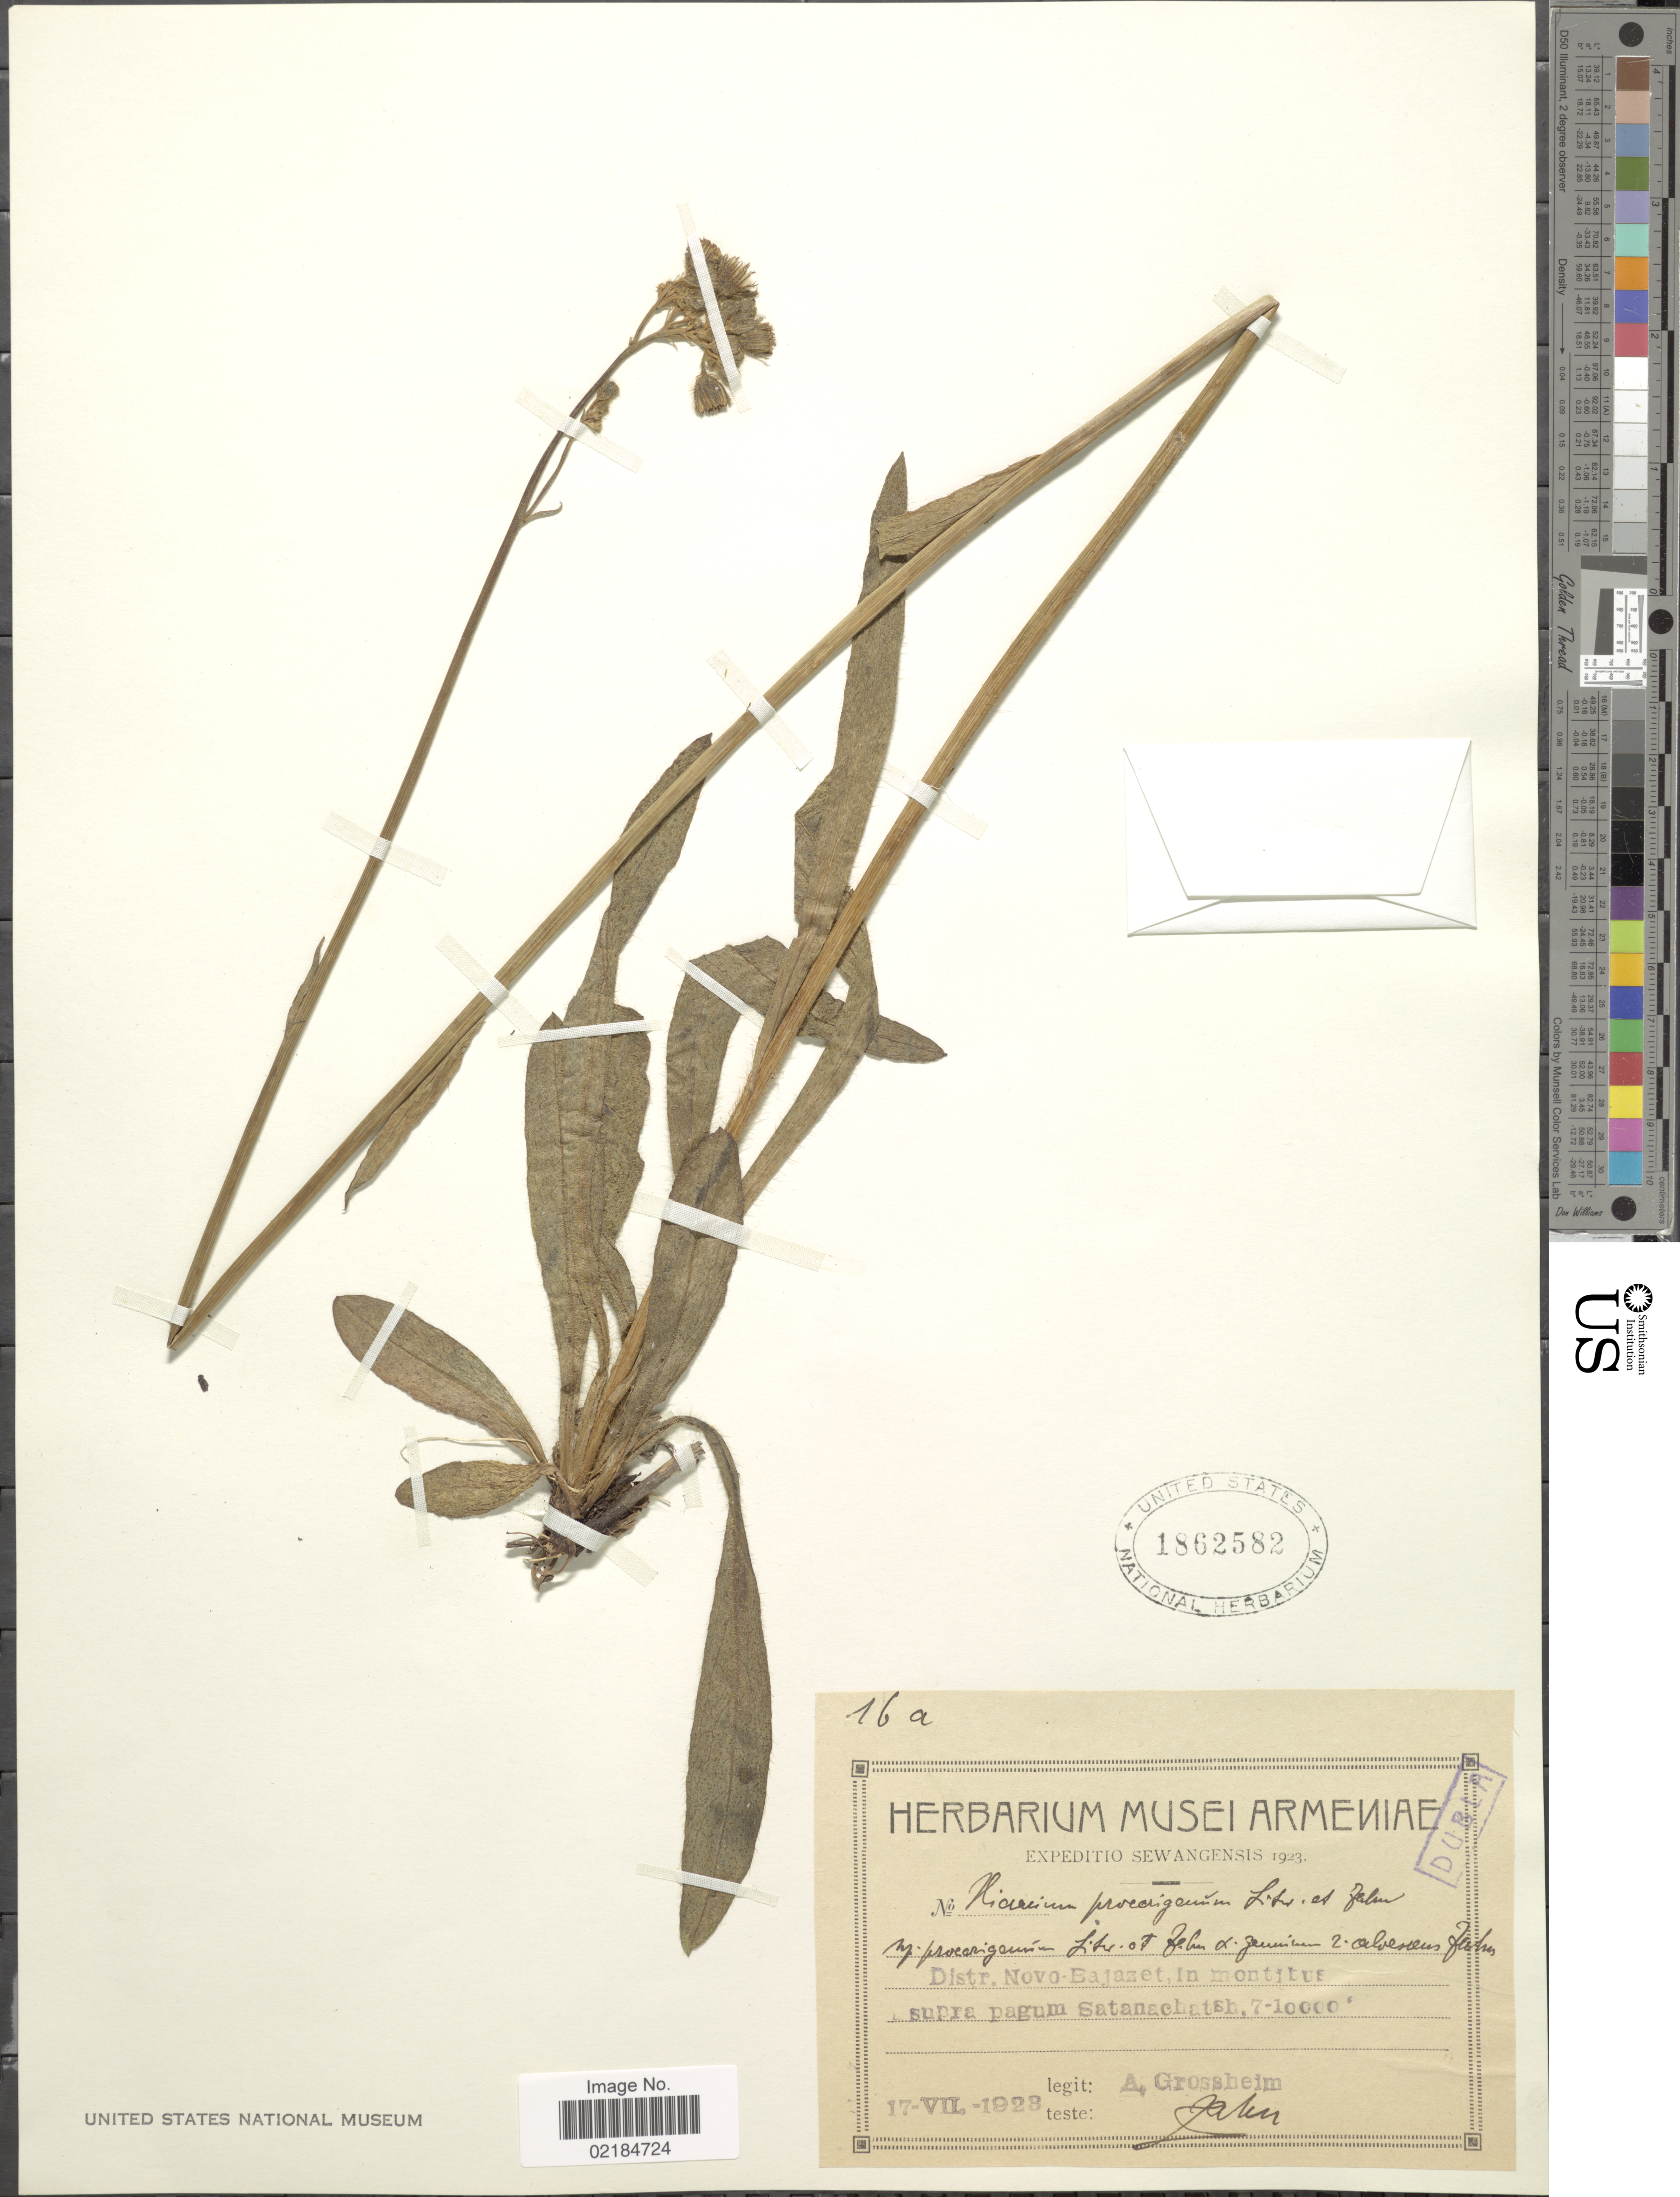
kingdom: Plantae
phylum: Tracheophyta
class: Magnoliopsida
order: Asterales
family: Asteraceae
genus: Hieracium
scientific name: Hieracium procerigenum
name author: Litv. & Zahn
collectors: A. Grossheim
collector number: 16a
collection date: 1928-07-17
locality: Distr., Novo-Bajazet, in montibus supra pagum Satanaschatsch [interpreted]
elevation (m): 2134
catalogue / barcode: US 1862582